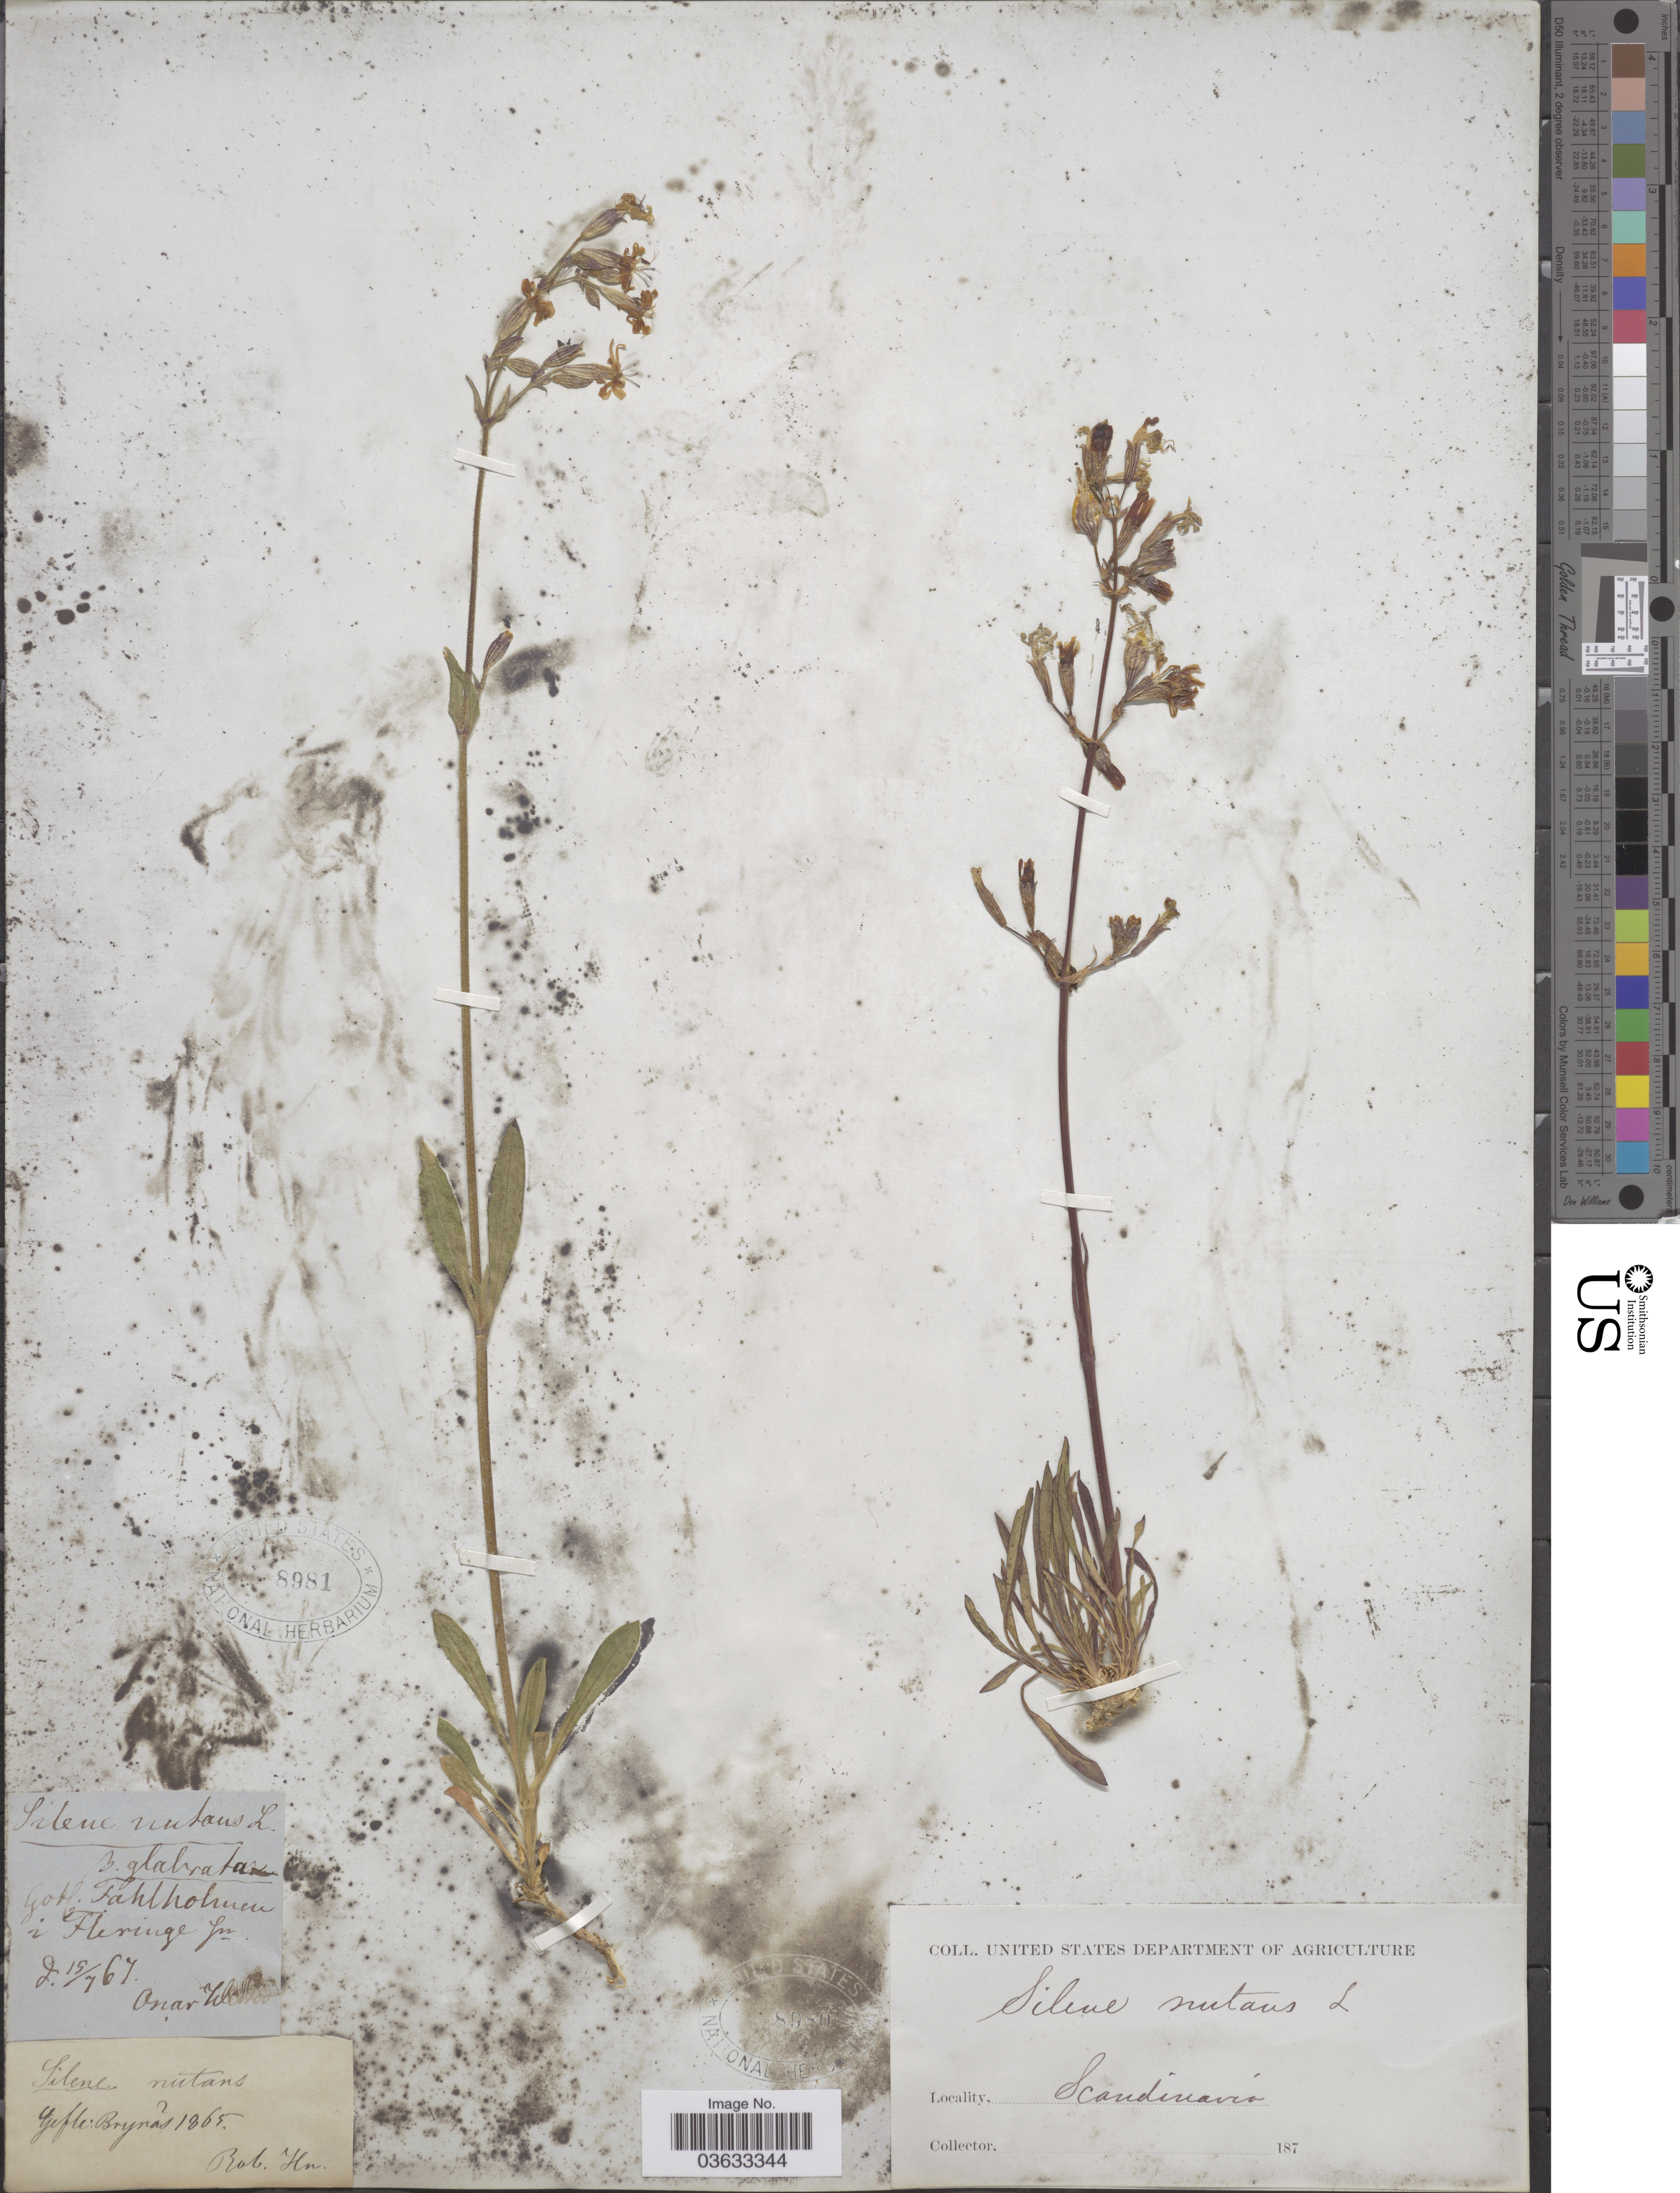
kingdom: Plantae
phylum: Tracheophyta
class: Magnoliopsida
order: Caryophyllales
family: Caryophyllaceae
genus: Silene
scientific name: Silene nutans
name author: L.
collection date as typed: Transcribed d/m/y: 15/7/67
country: Sweden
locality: Gotl. Fahlholmen [ = Falholmen] i Fleringe sn.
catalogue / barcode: US 8981